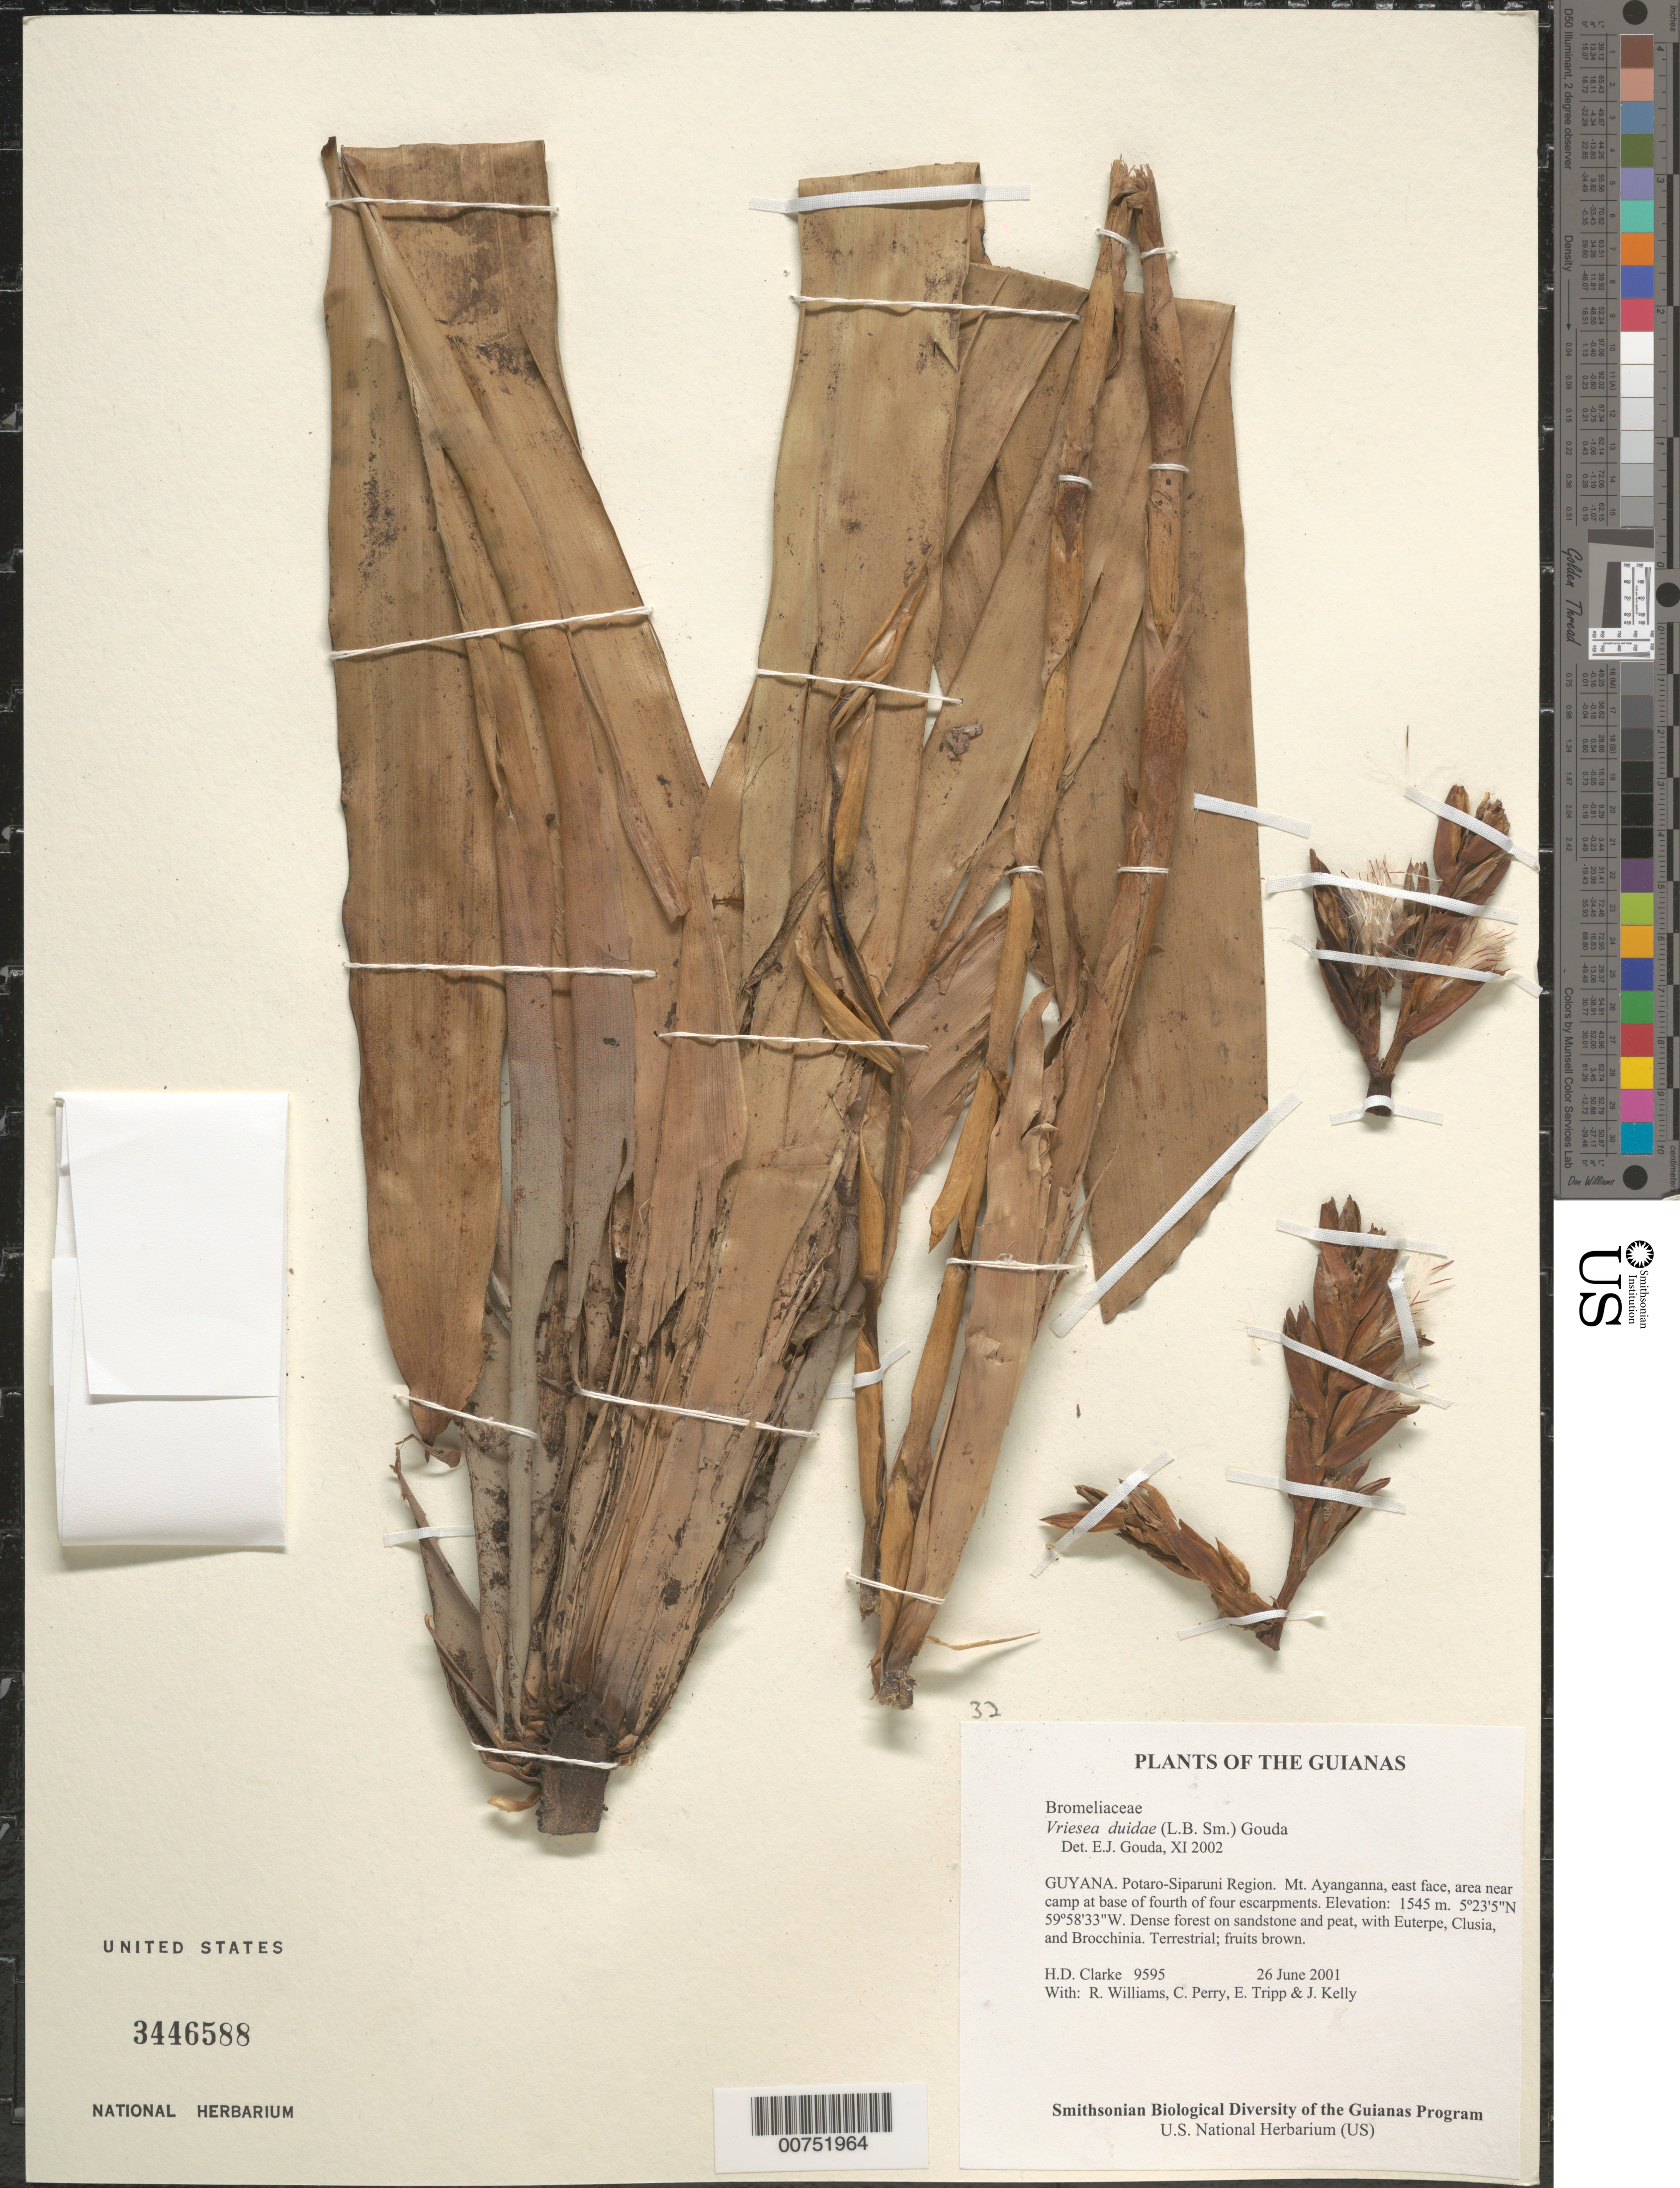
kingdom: Plantae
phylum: Tracheophyta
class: Liliopsida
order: Poales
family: Bromeliaceae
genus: Vriesea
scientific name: Vriesea duidae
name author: (L.B. Sm.) Gouda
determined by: Gouda, E. J.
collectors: H. D. Clarke, R. Williams, C. Perry, E. Tripp & J. Kelly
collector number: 9595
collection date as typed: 26 June 2001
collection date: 2001-06-26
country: Guyana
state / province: Potaro-Siparuni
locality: Mt. Ayanganna, east face, area near camp at base of fourth of four escarpments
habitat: Dense forest on sandstone and peat, with Euterpe, Clusia, and Brocchinia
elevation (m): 1545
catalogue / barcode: US 3446588